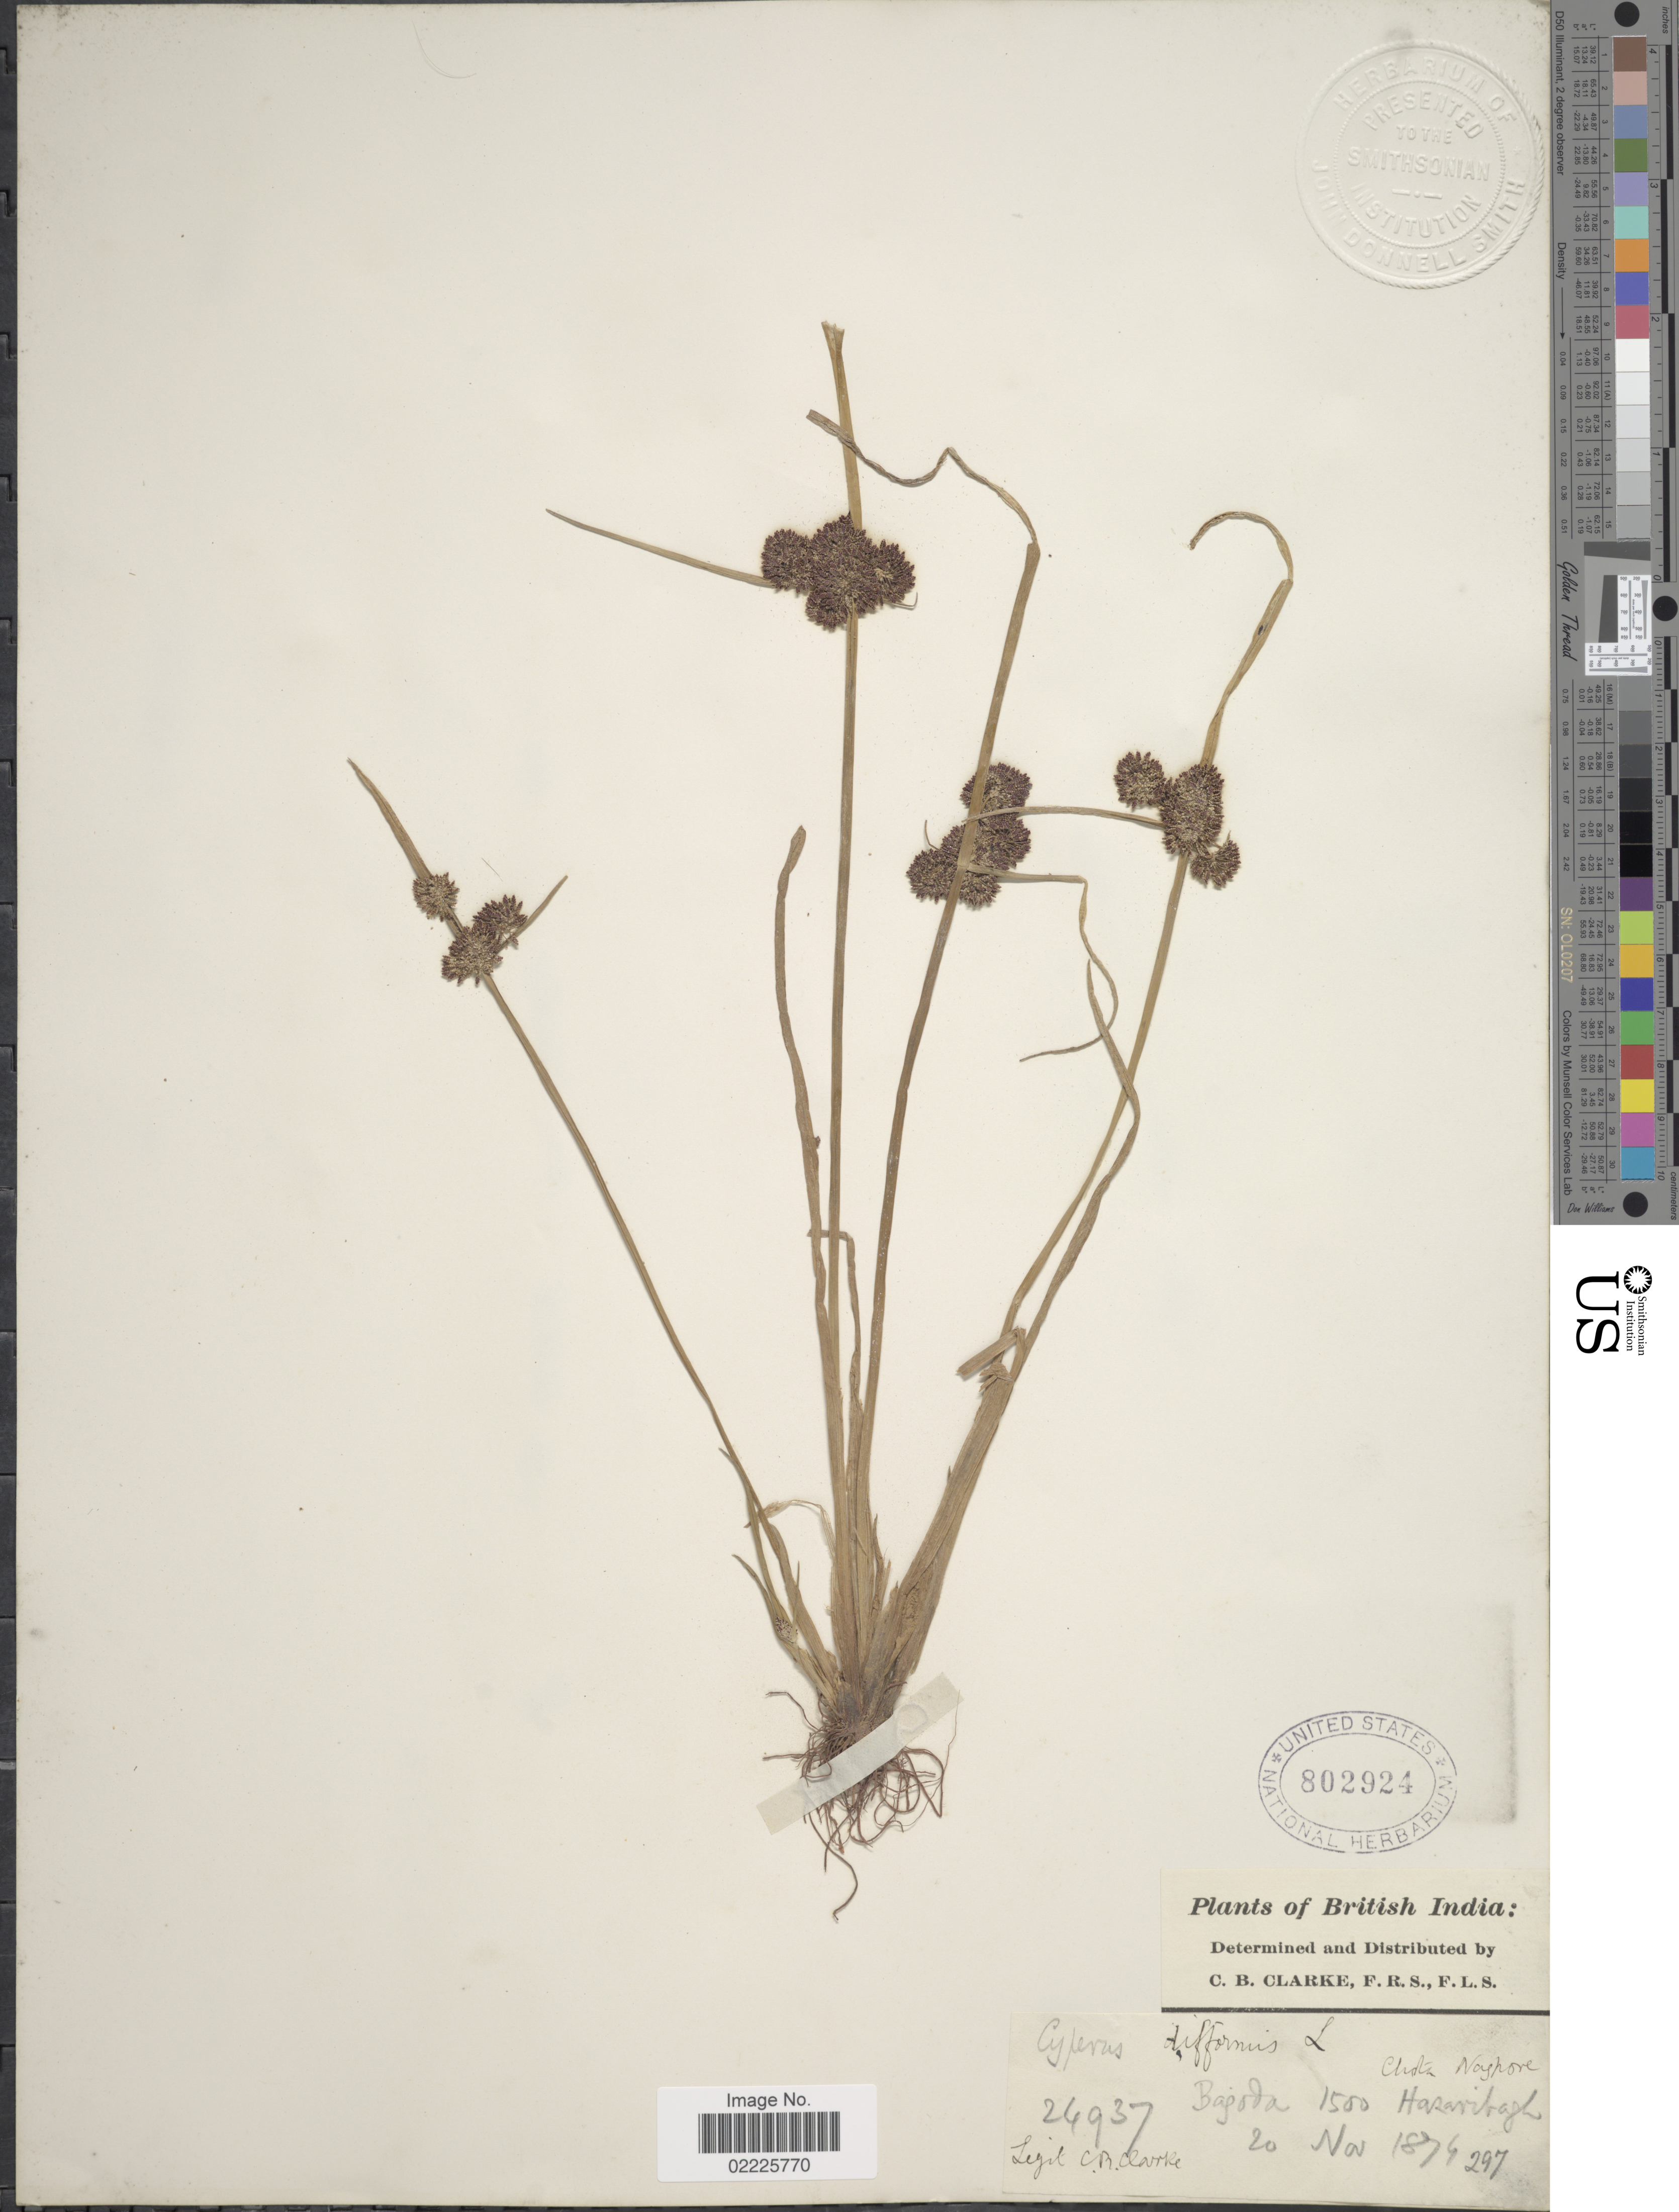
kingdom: Plantae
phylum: Tracheophyta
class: Liliopsida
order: Poales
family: Cyperaceae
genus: Cyperus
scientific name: Cyperus difformis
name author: L.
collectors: C. B. Clarke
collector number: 24937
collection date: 1876-11-20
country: India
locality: British India, Bagoda, Hazaribagh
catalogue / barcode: US 802924